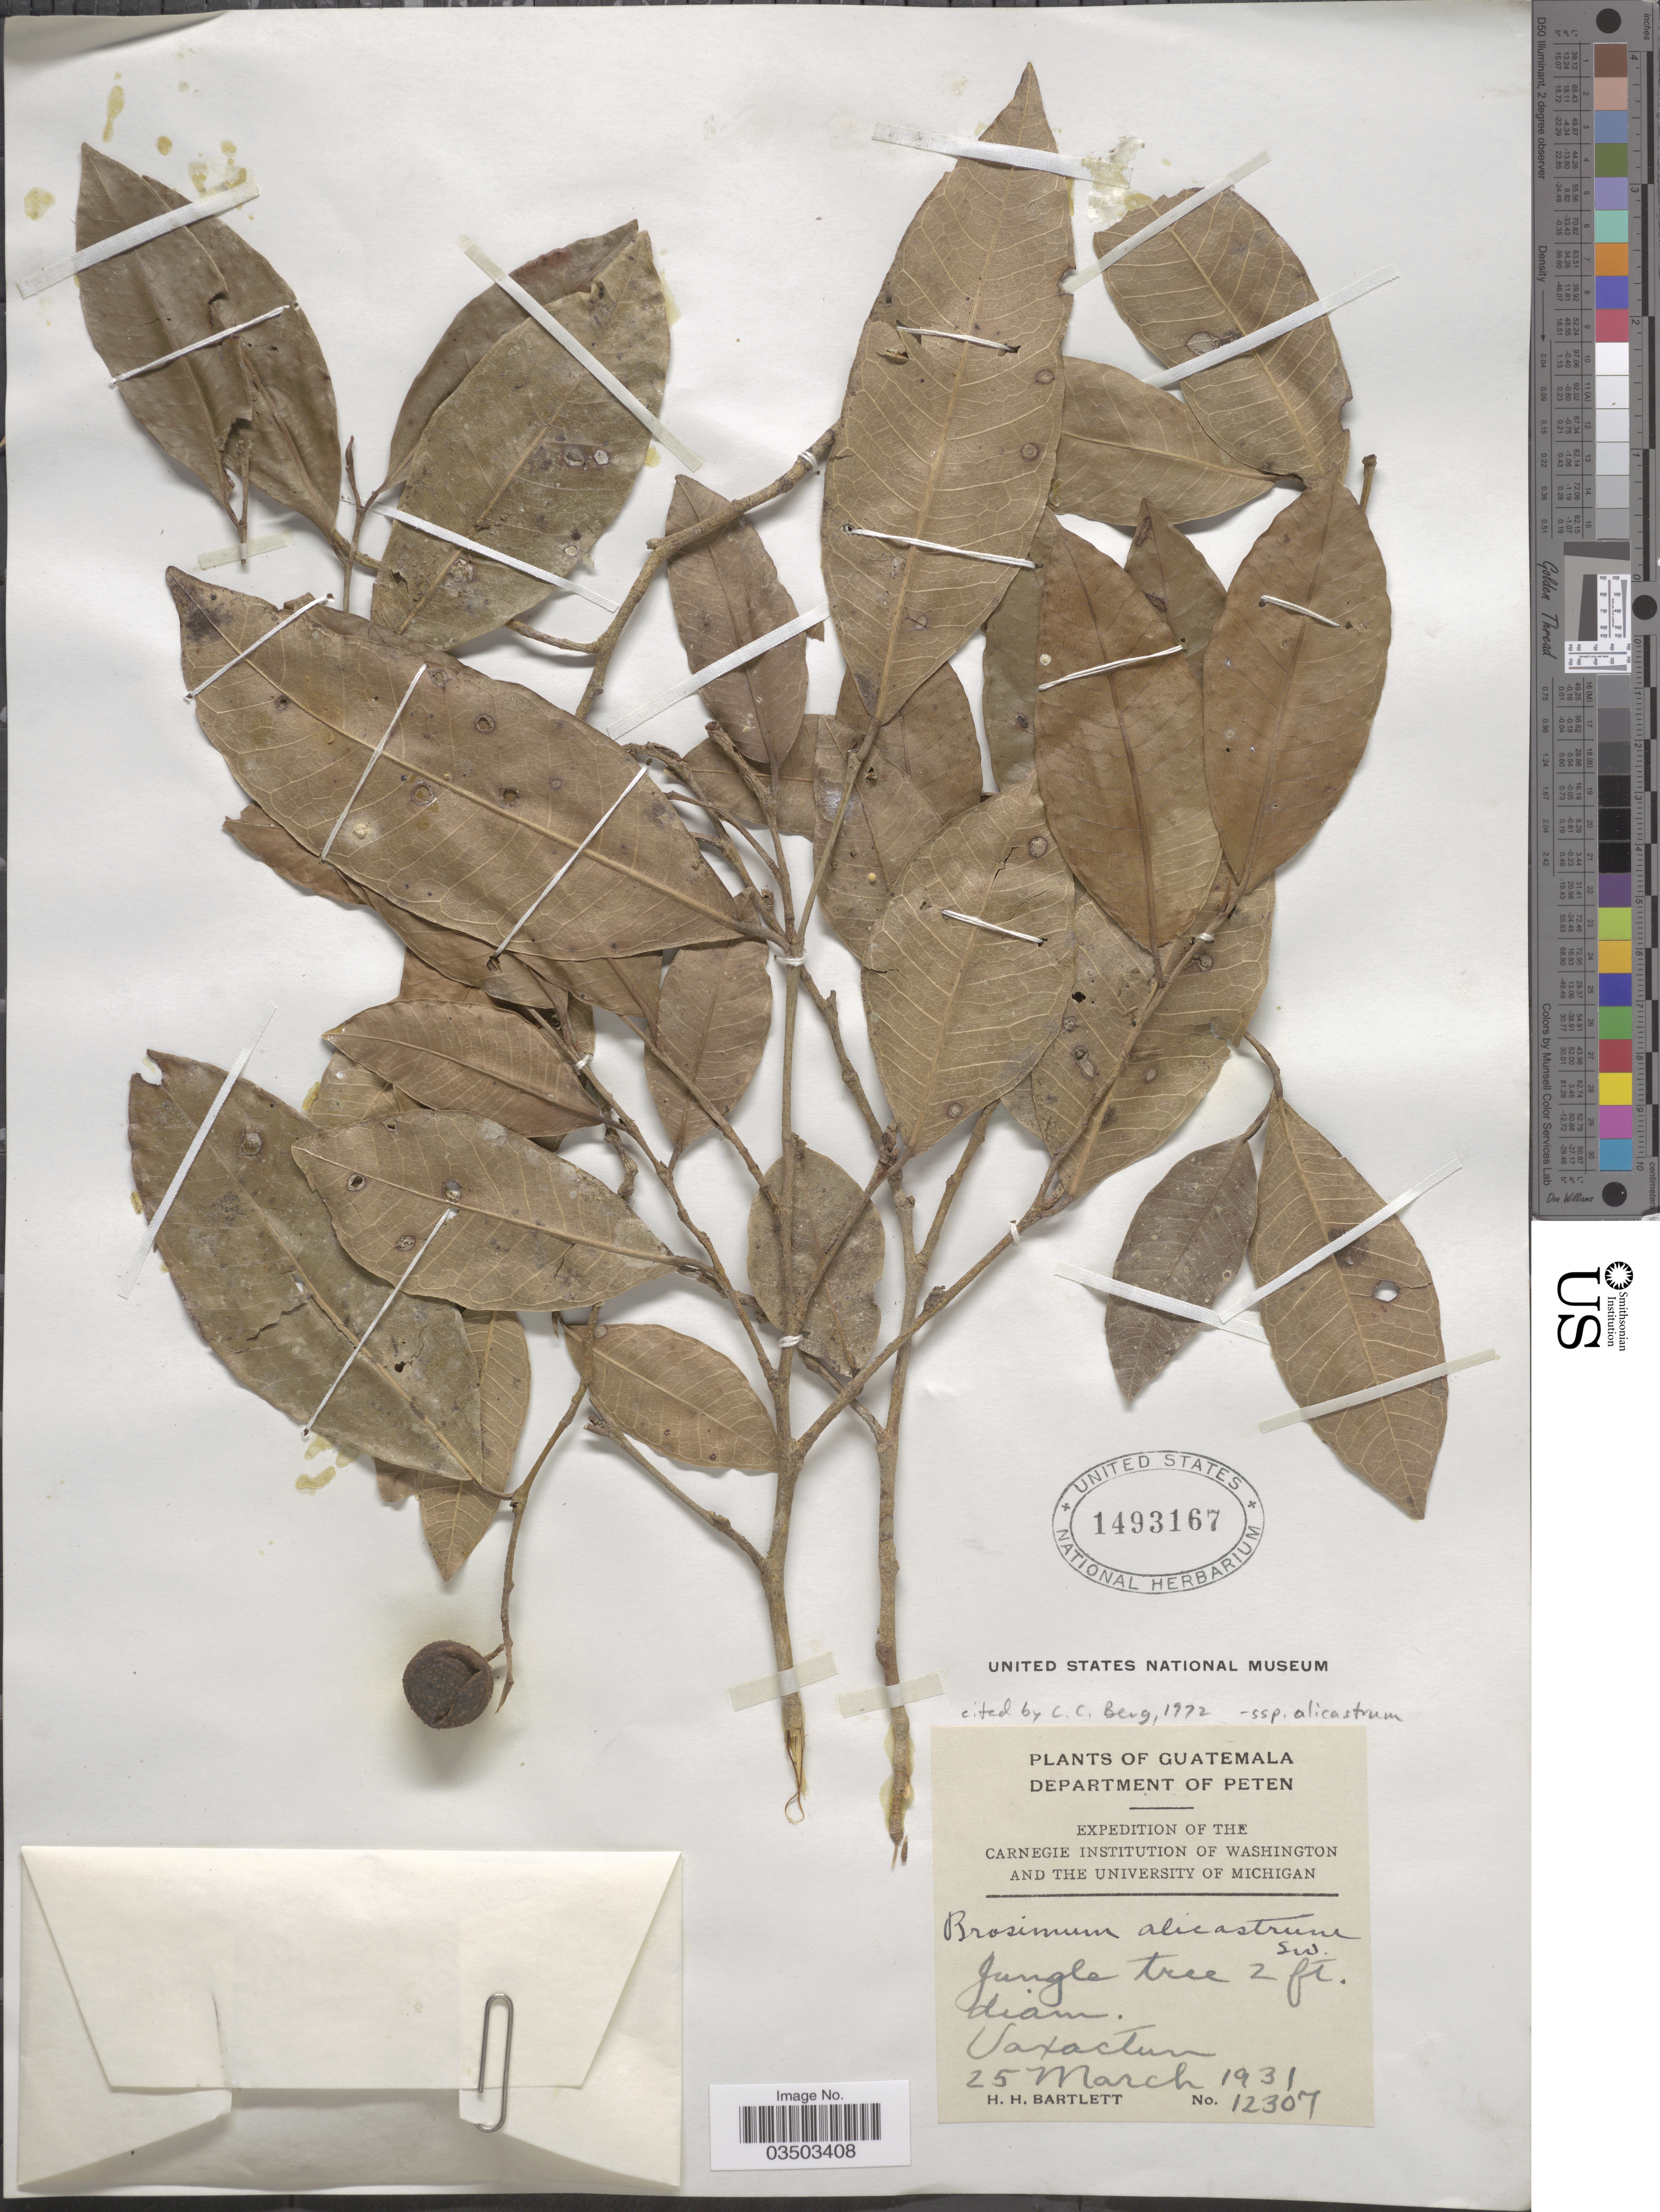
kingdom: Plantae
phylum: Tracheophyta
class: Magnoliopsida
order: Rosales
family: Moraceae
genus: Brosimum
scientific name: Brosimum alicastrum subsp. alicastrum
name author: Sw.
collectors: H. H. Bartlett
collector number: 12307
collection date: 1931-03-25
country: Guatemala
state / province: El Peten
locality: Department of Peten. Uaxactun.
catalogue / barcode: US 1493167